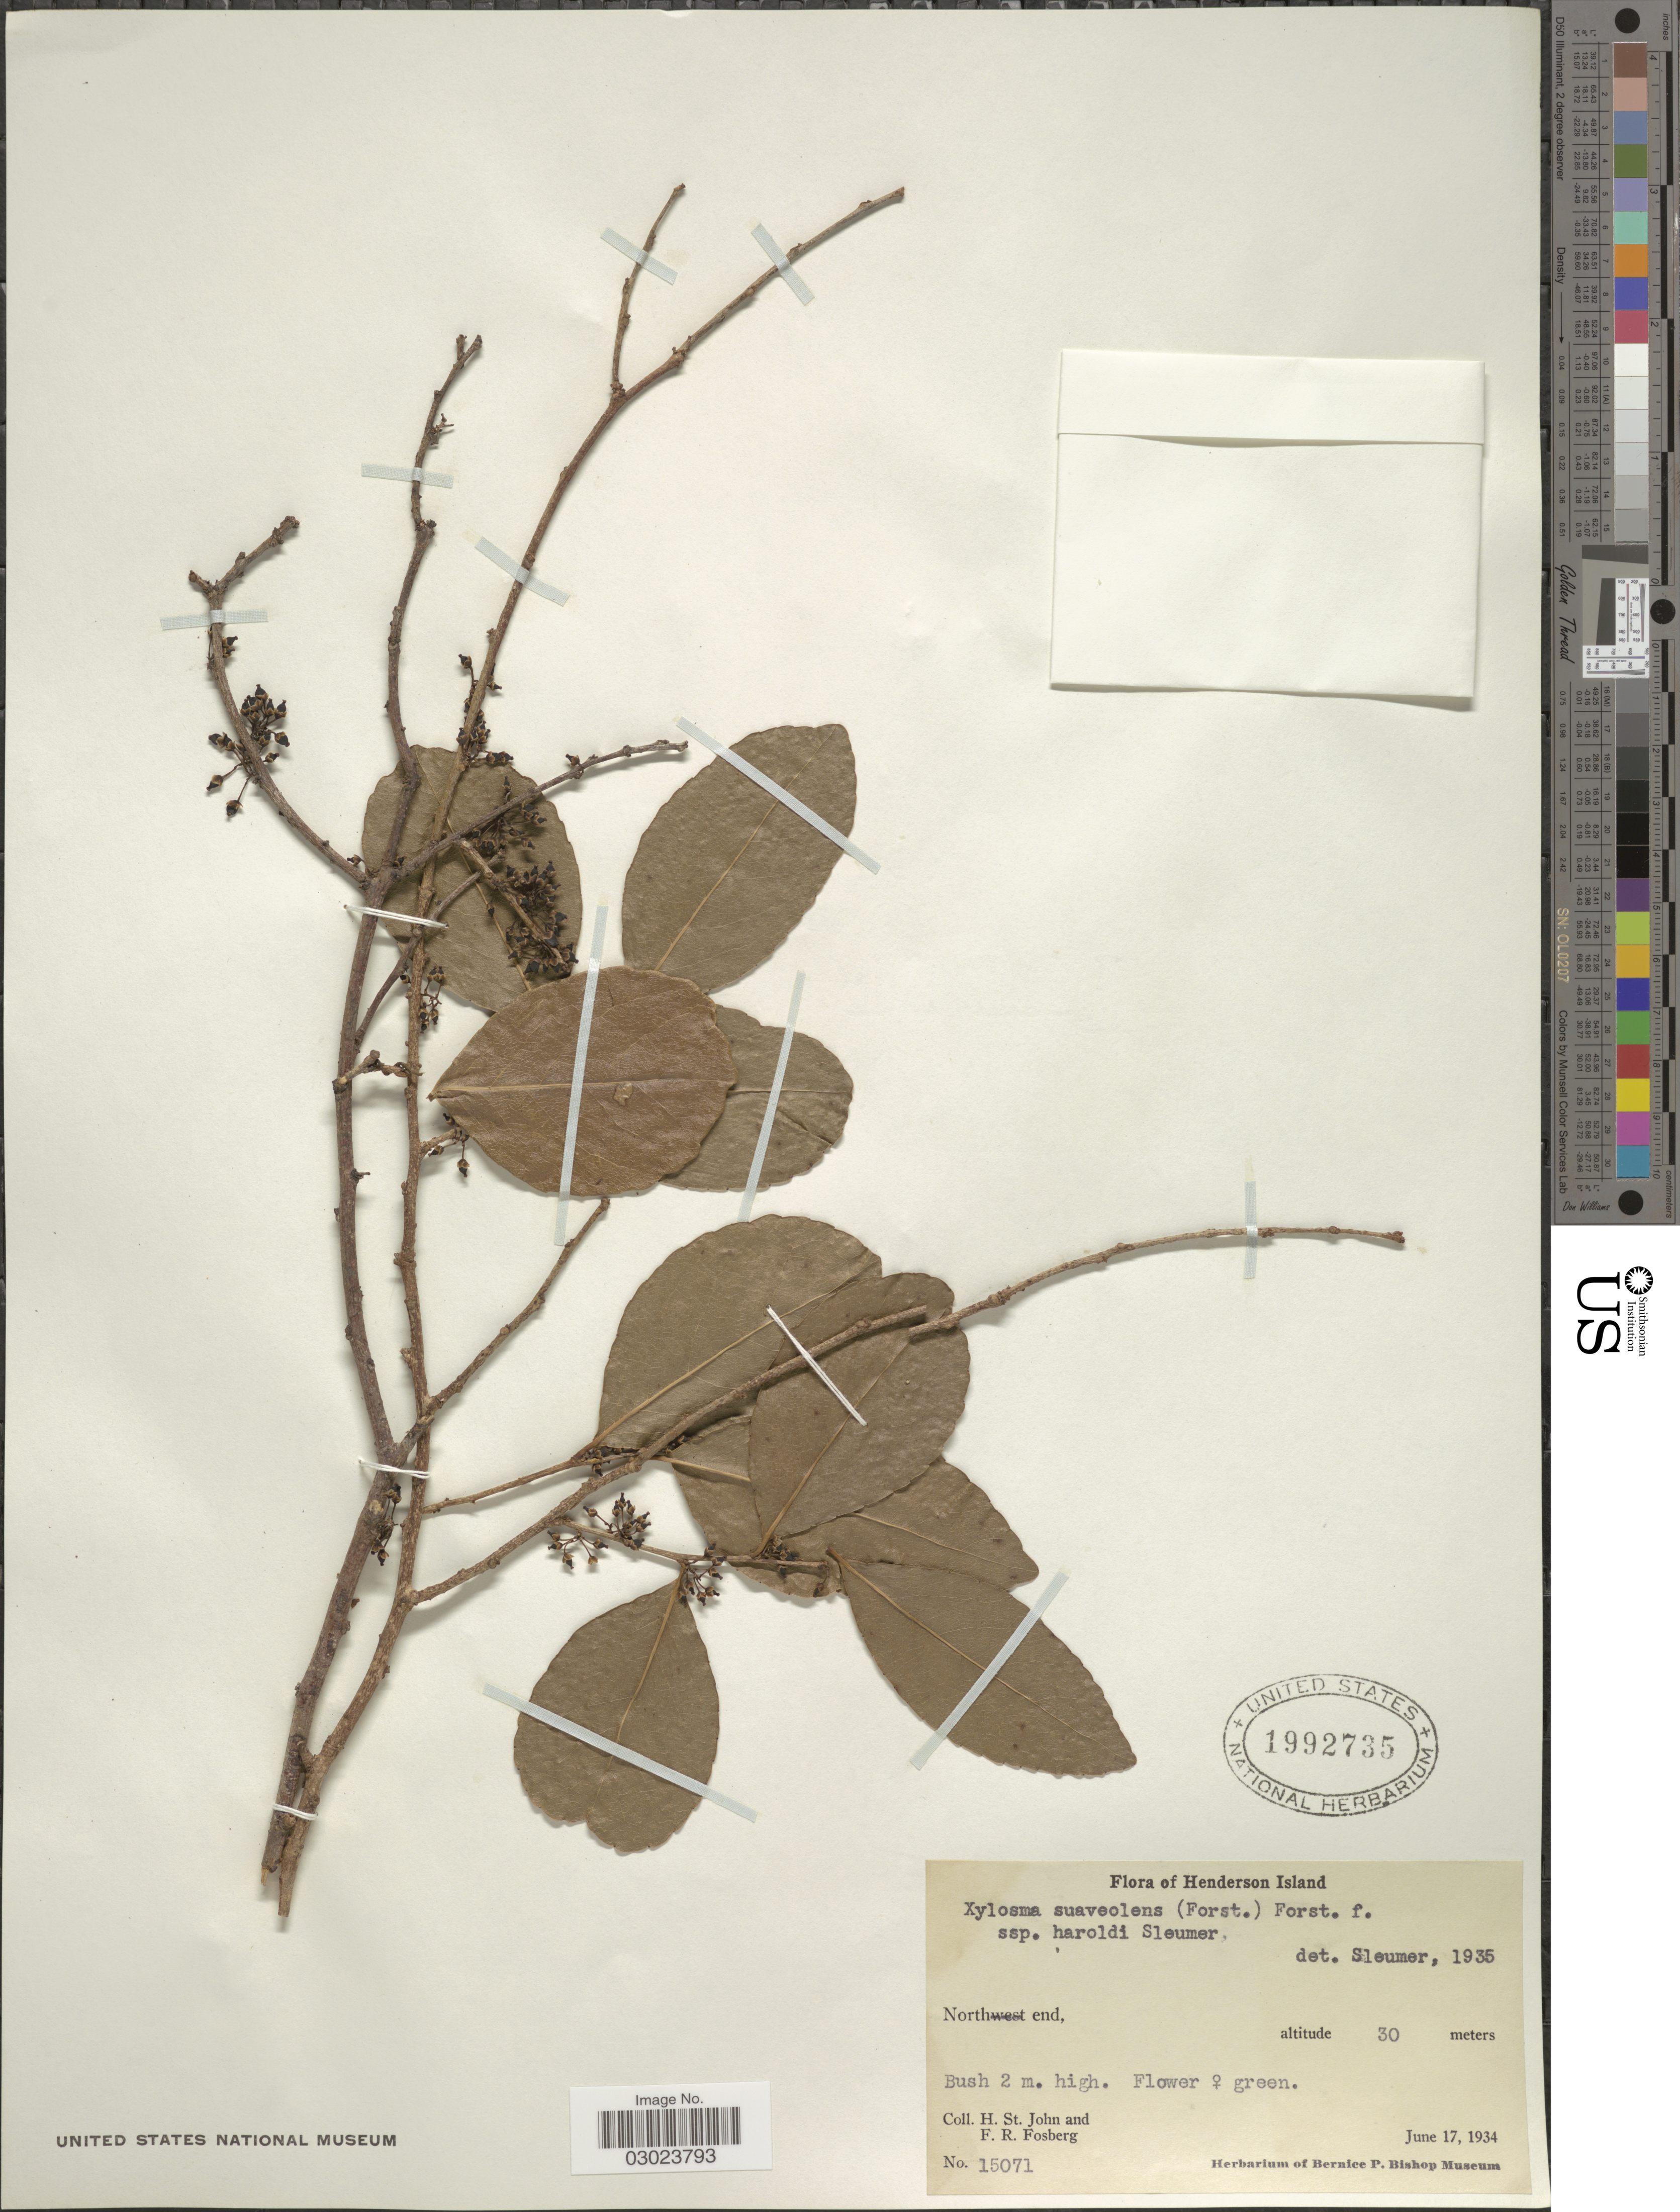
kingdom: Plantae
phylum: Tracheophyta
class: Magnoliopsida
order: Malpighiales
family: Salicaceae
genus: Xylosma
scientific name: Xylosma suaveolens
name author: G. Forst.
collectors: H. St. John & F. R. Fosberg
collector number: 15071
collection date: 1934-06-17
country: Pitcairn Islands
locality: Henderson Island, North end.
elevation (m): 30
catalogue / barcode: US 1992735